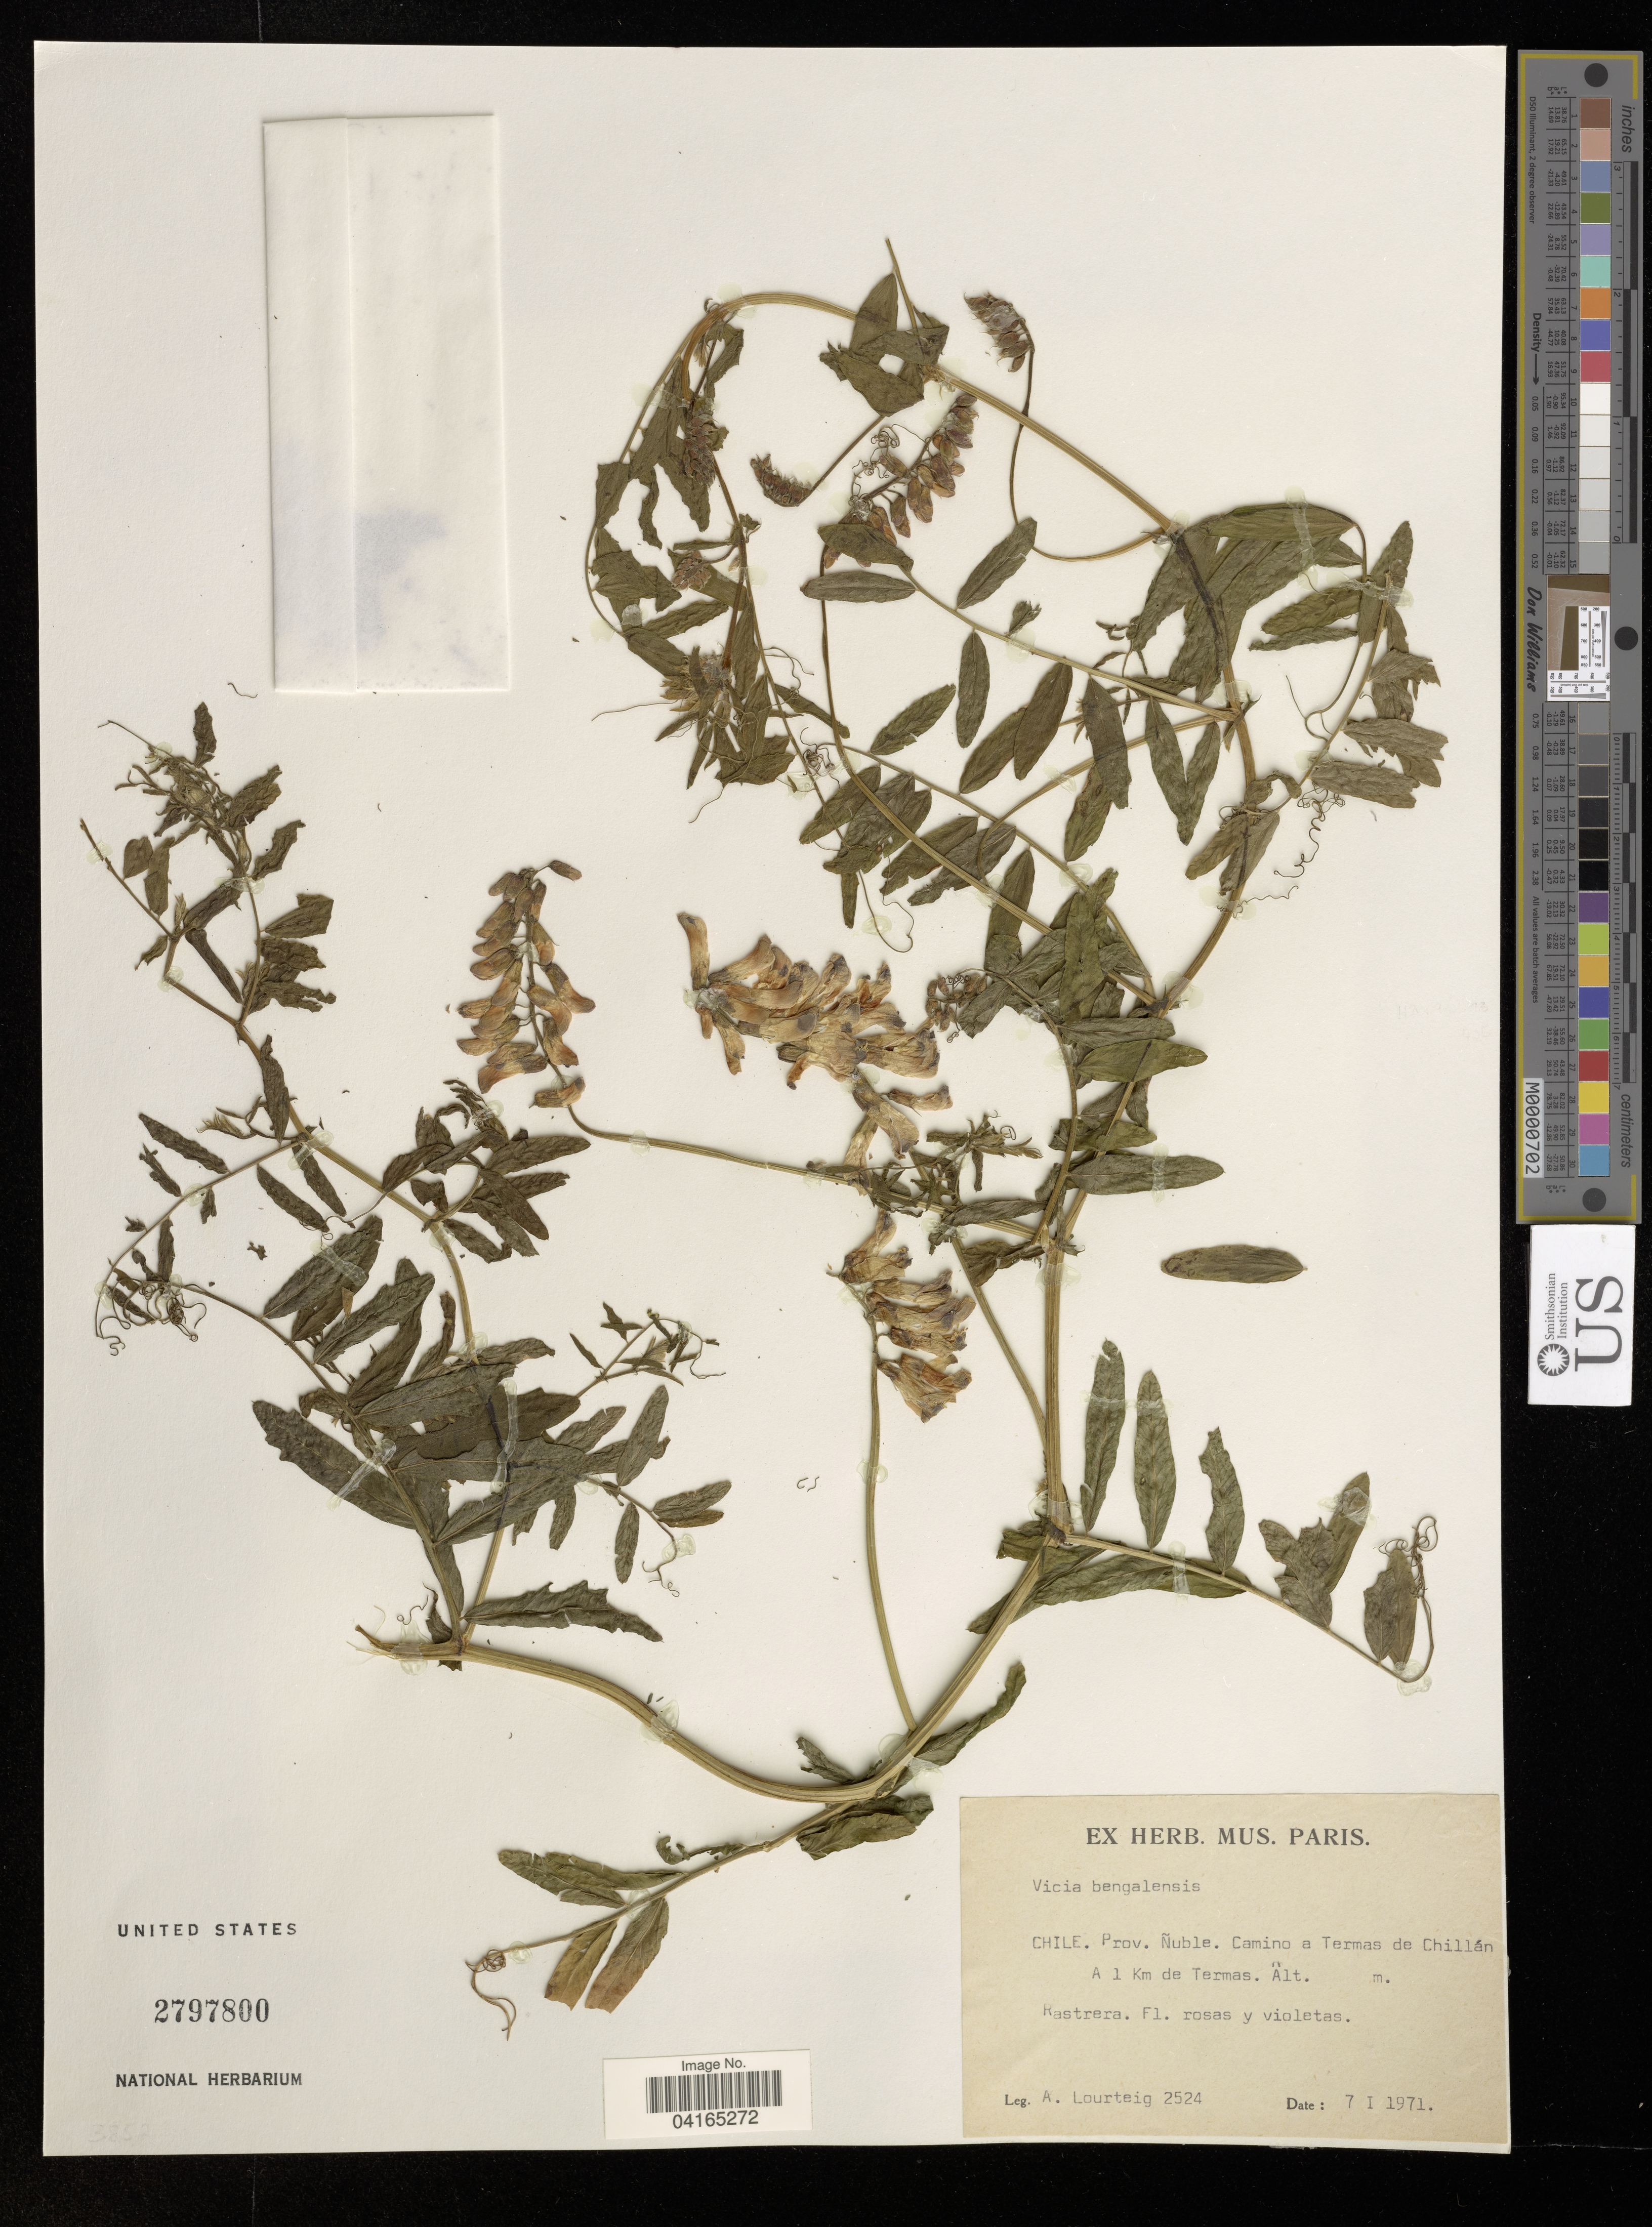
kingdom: Plantae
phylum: Tracheophyta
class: Magnoliopsida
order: Fabales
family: Fabaceae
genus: Vicia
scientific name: Vicia benghalensis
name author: L.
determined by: Hechenleitner, Paulina, RBG Edinburgh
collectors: A. Lourteig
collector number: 2524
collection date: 1971-01-07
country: Chile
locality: Prov. Ñuble. Camino a Termas de Chillán A 1 Km de Termas.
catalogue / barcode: US 2797800